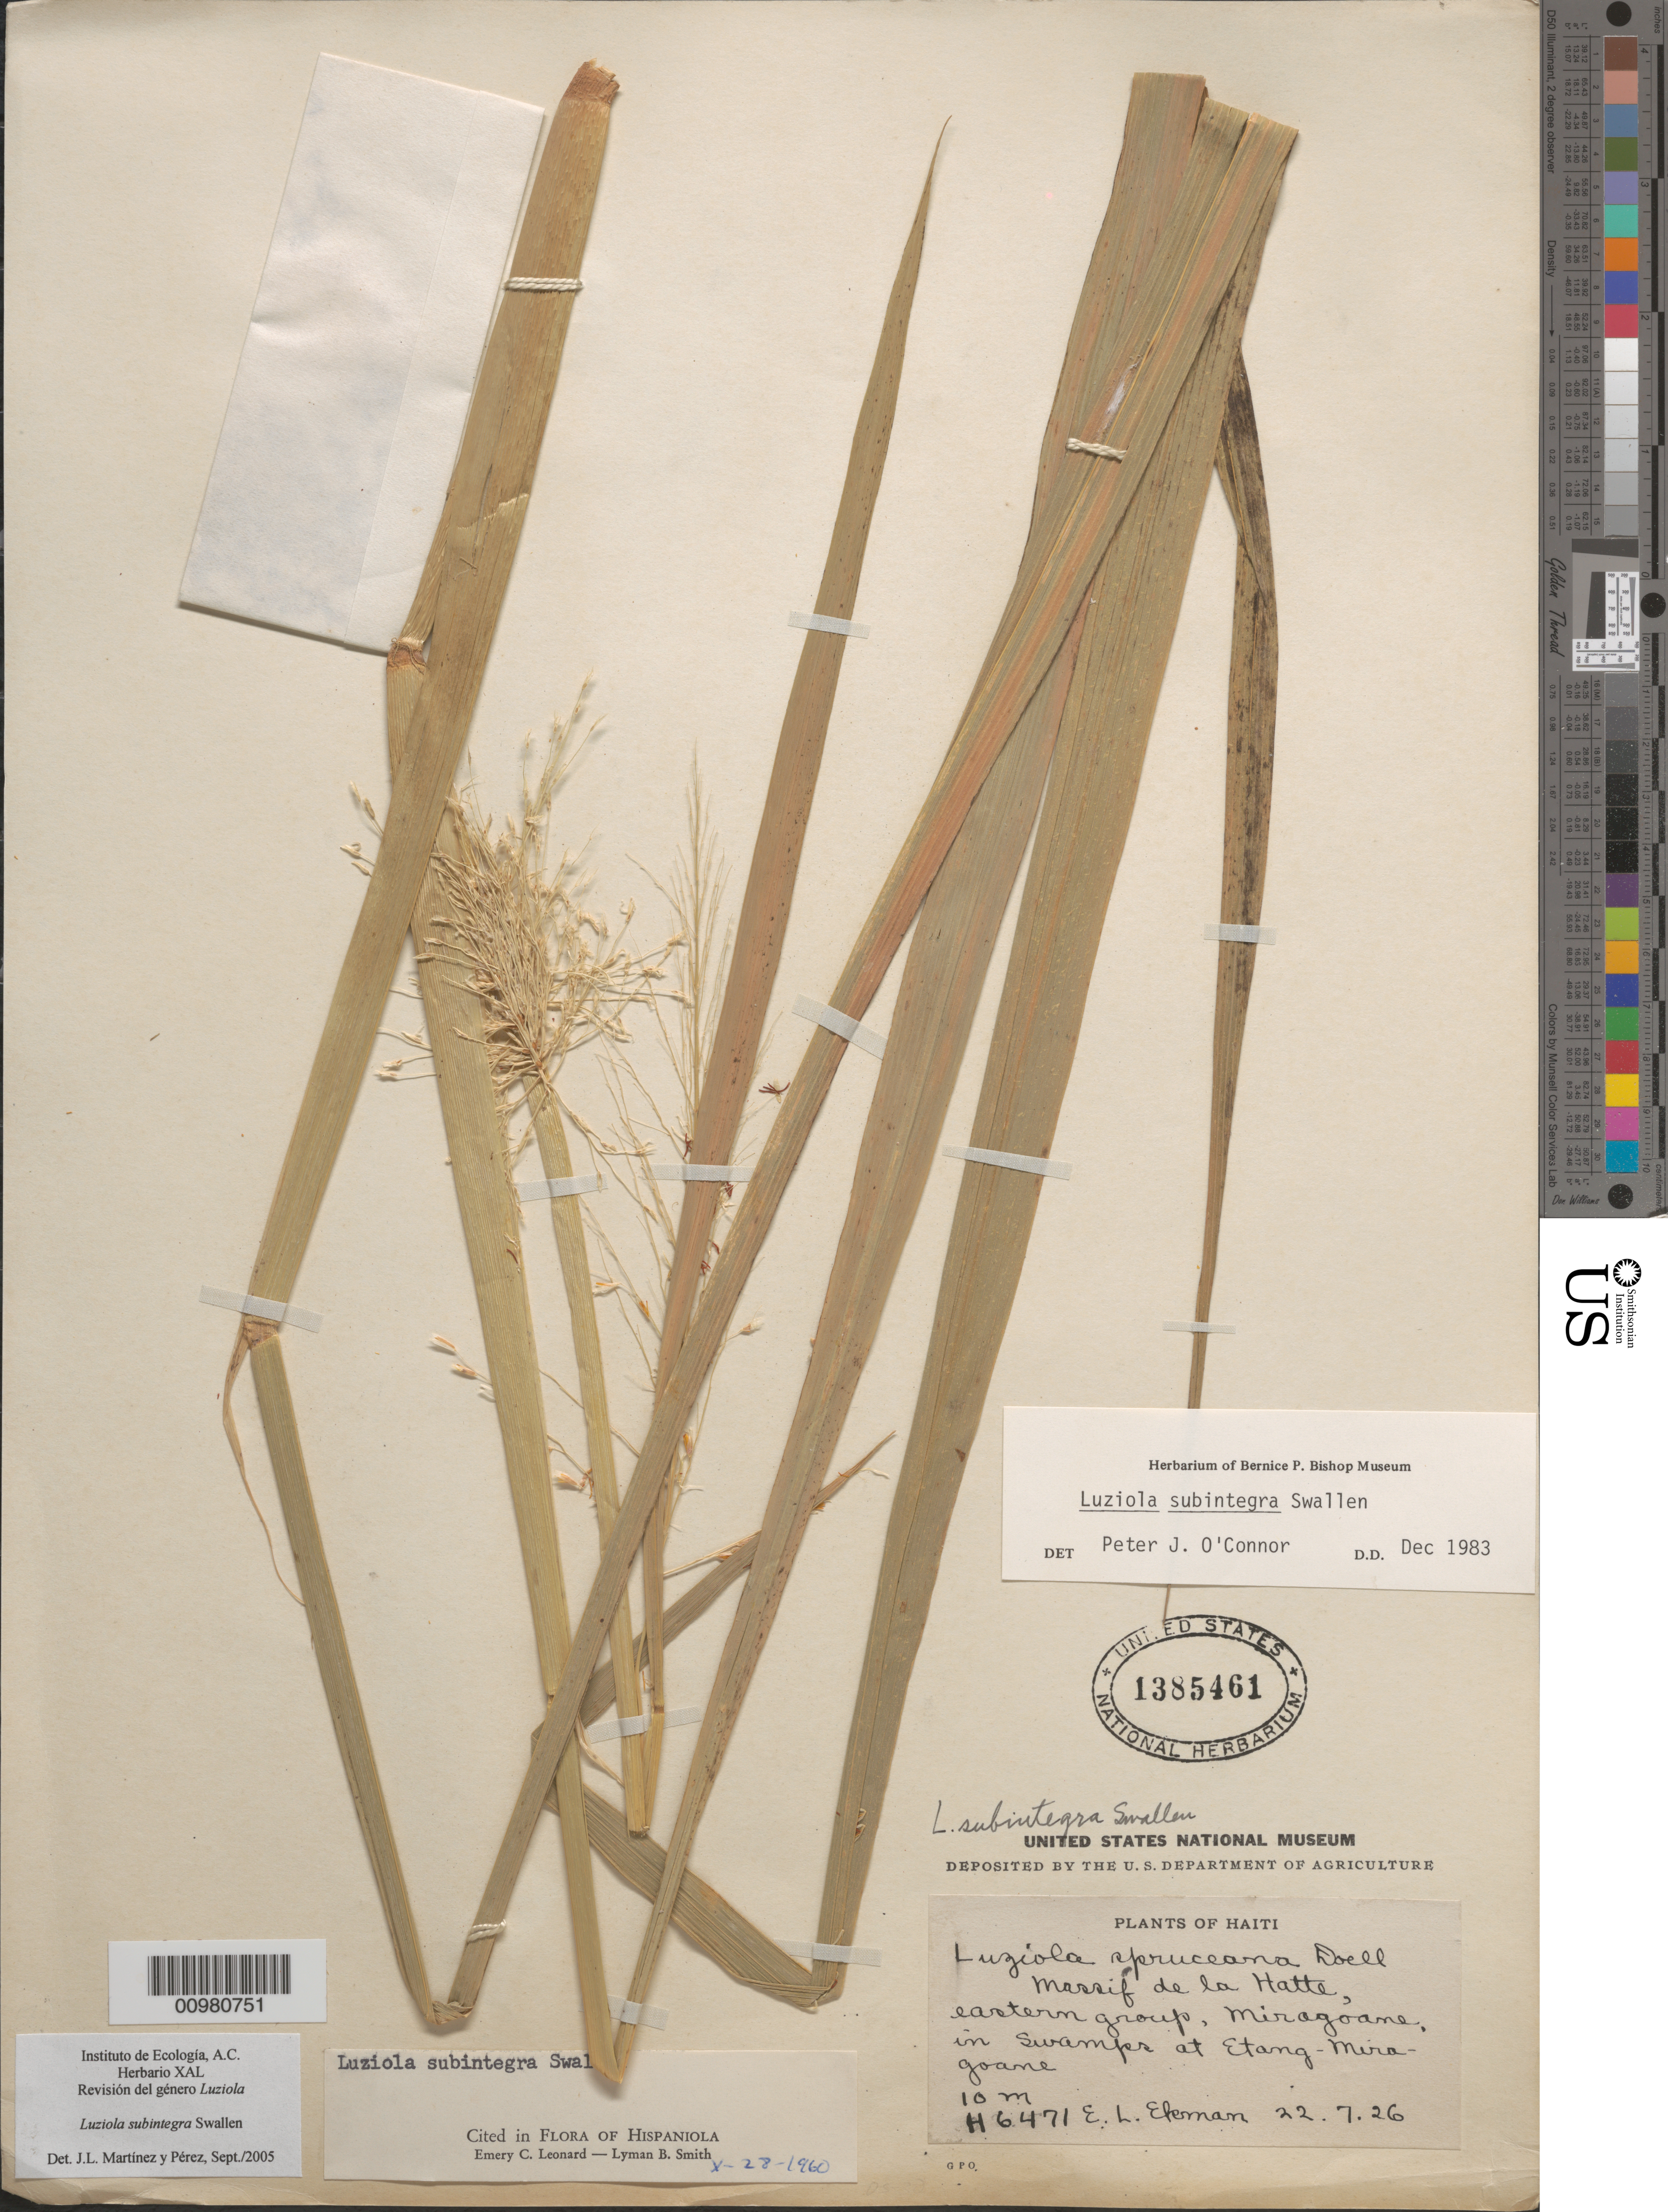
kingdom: Plantae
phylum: Tracheophyta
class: Liliopsida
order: Poales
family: Poaceae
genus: Luziola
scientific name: Luziola subintegra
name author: Swallen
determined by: Martinez Perez, J. L.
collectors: E. L. Ekman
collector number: H 6471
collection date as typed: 03 Nov 1921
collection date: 1921-11-03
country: Haiti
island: Hispaniola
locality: Massif de la Hotte, eastern group, Miragoana, at Etang-Miragoane.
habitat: In swamps.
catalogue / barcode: US 1385461